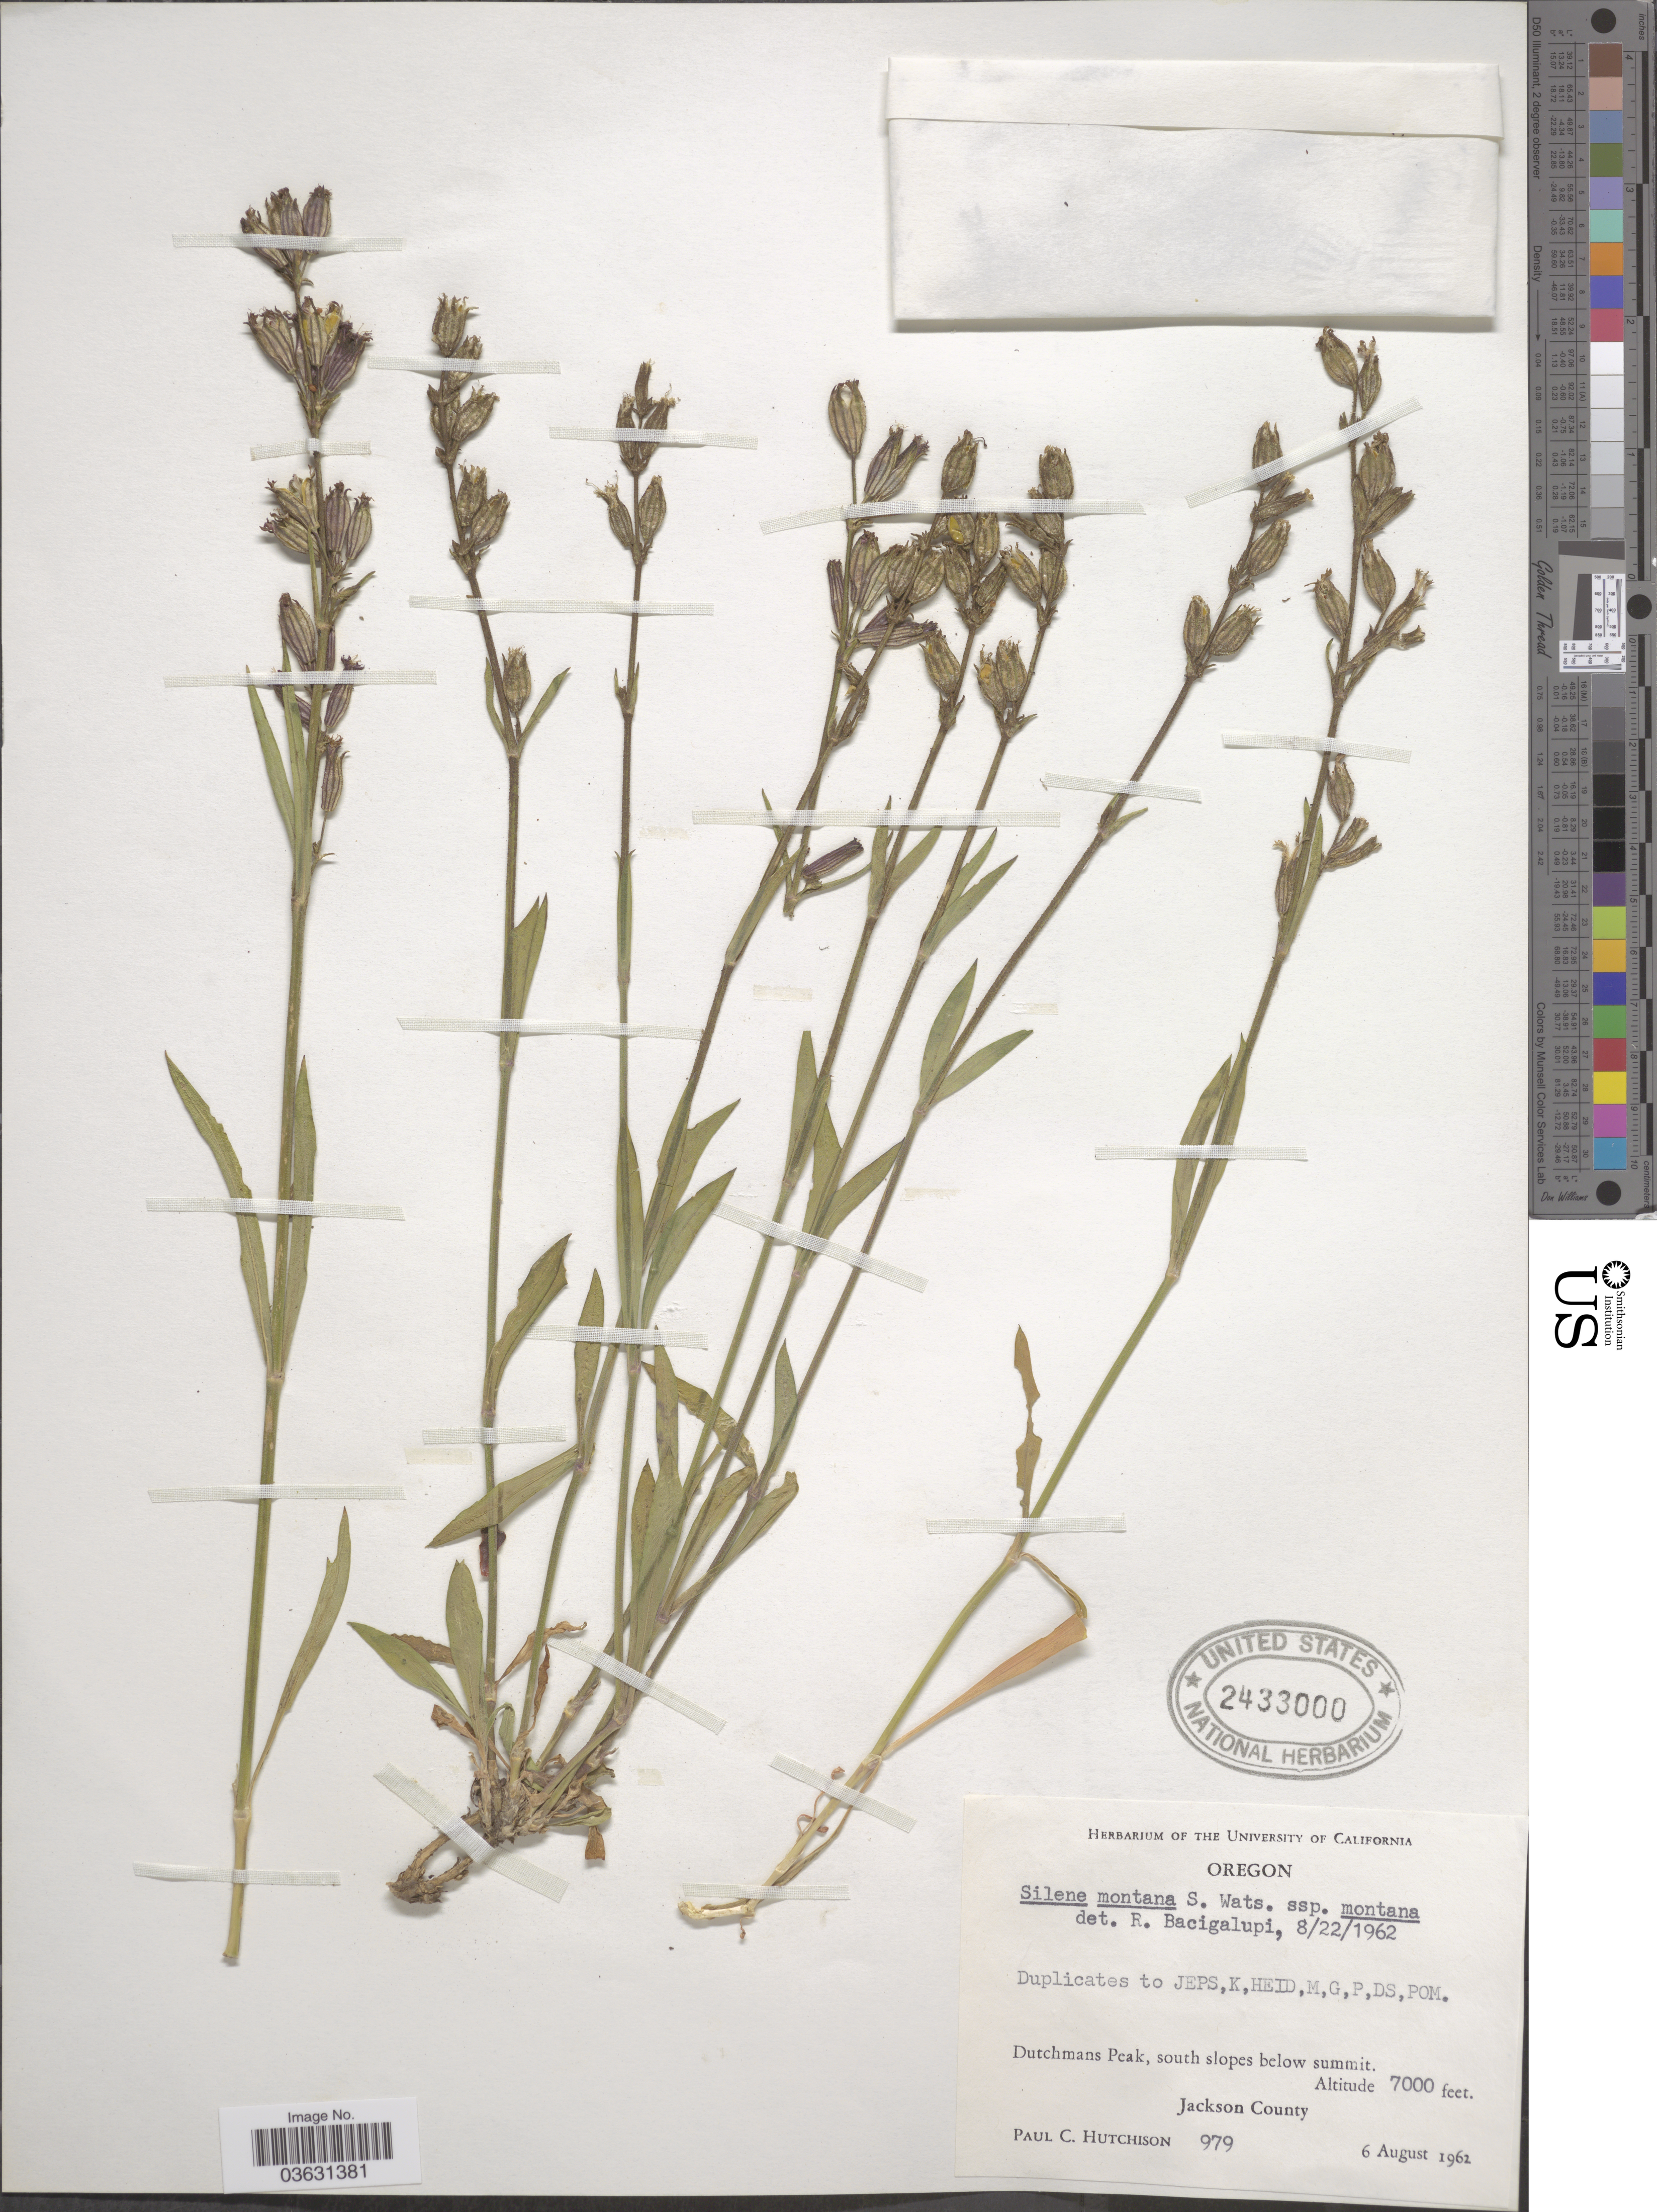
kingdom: Plantae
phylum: Tracheophyta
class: Magnoliopsida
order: Caryophyllales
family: Caryophyllaceae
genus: Silene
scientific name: Silene montana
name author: Arrond.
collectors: P. C. Hutchison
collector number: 979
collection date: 1962-08-06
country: United States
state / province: Oregon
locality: Dutchmans Peak, south slopes below summit. Jackson County.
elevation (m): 2134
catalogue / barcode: US 2433000